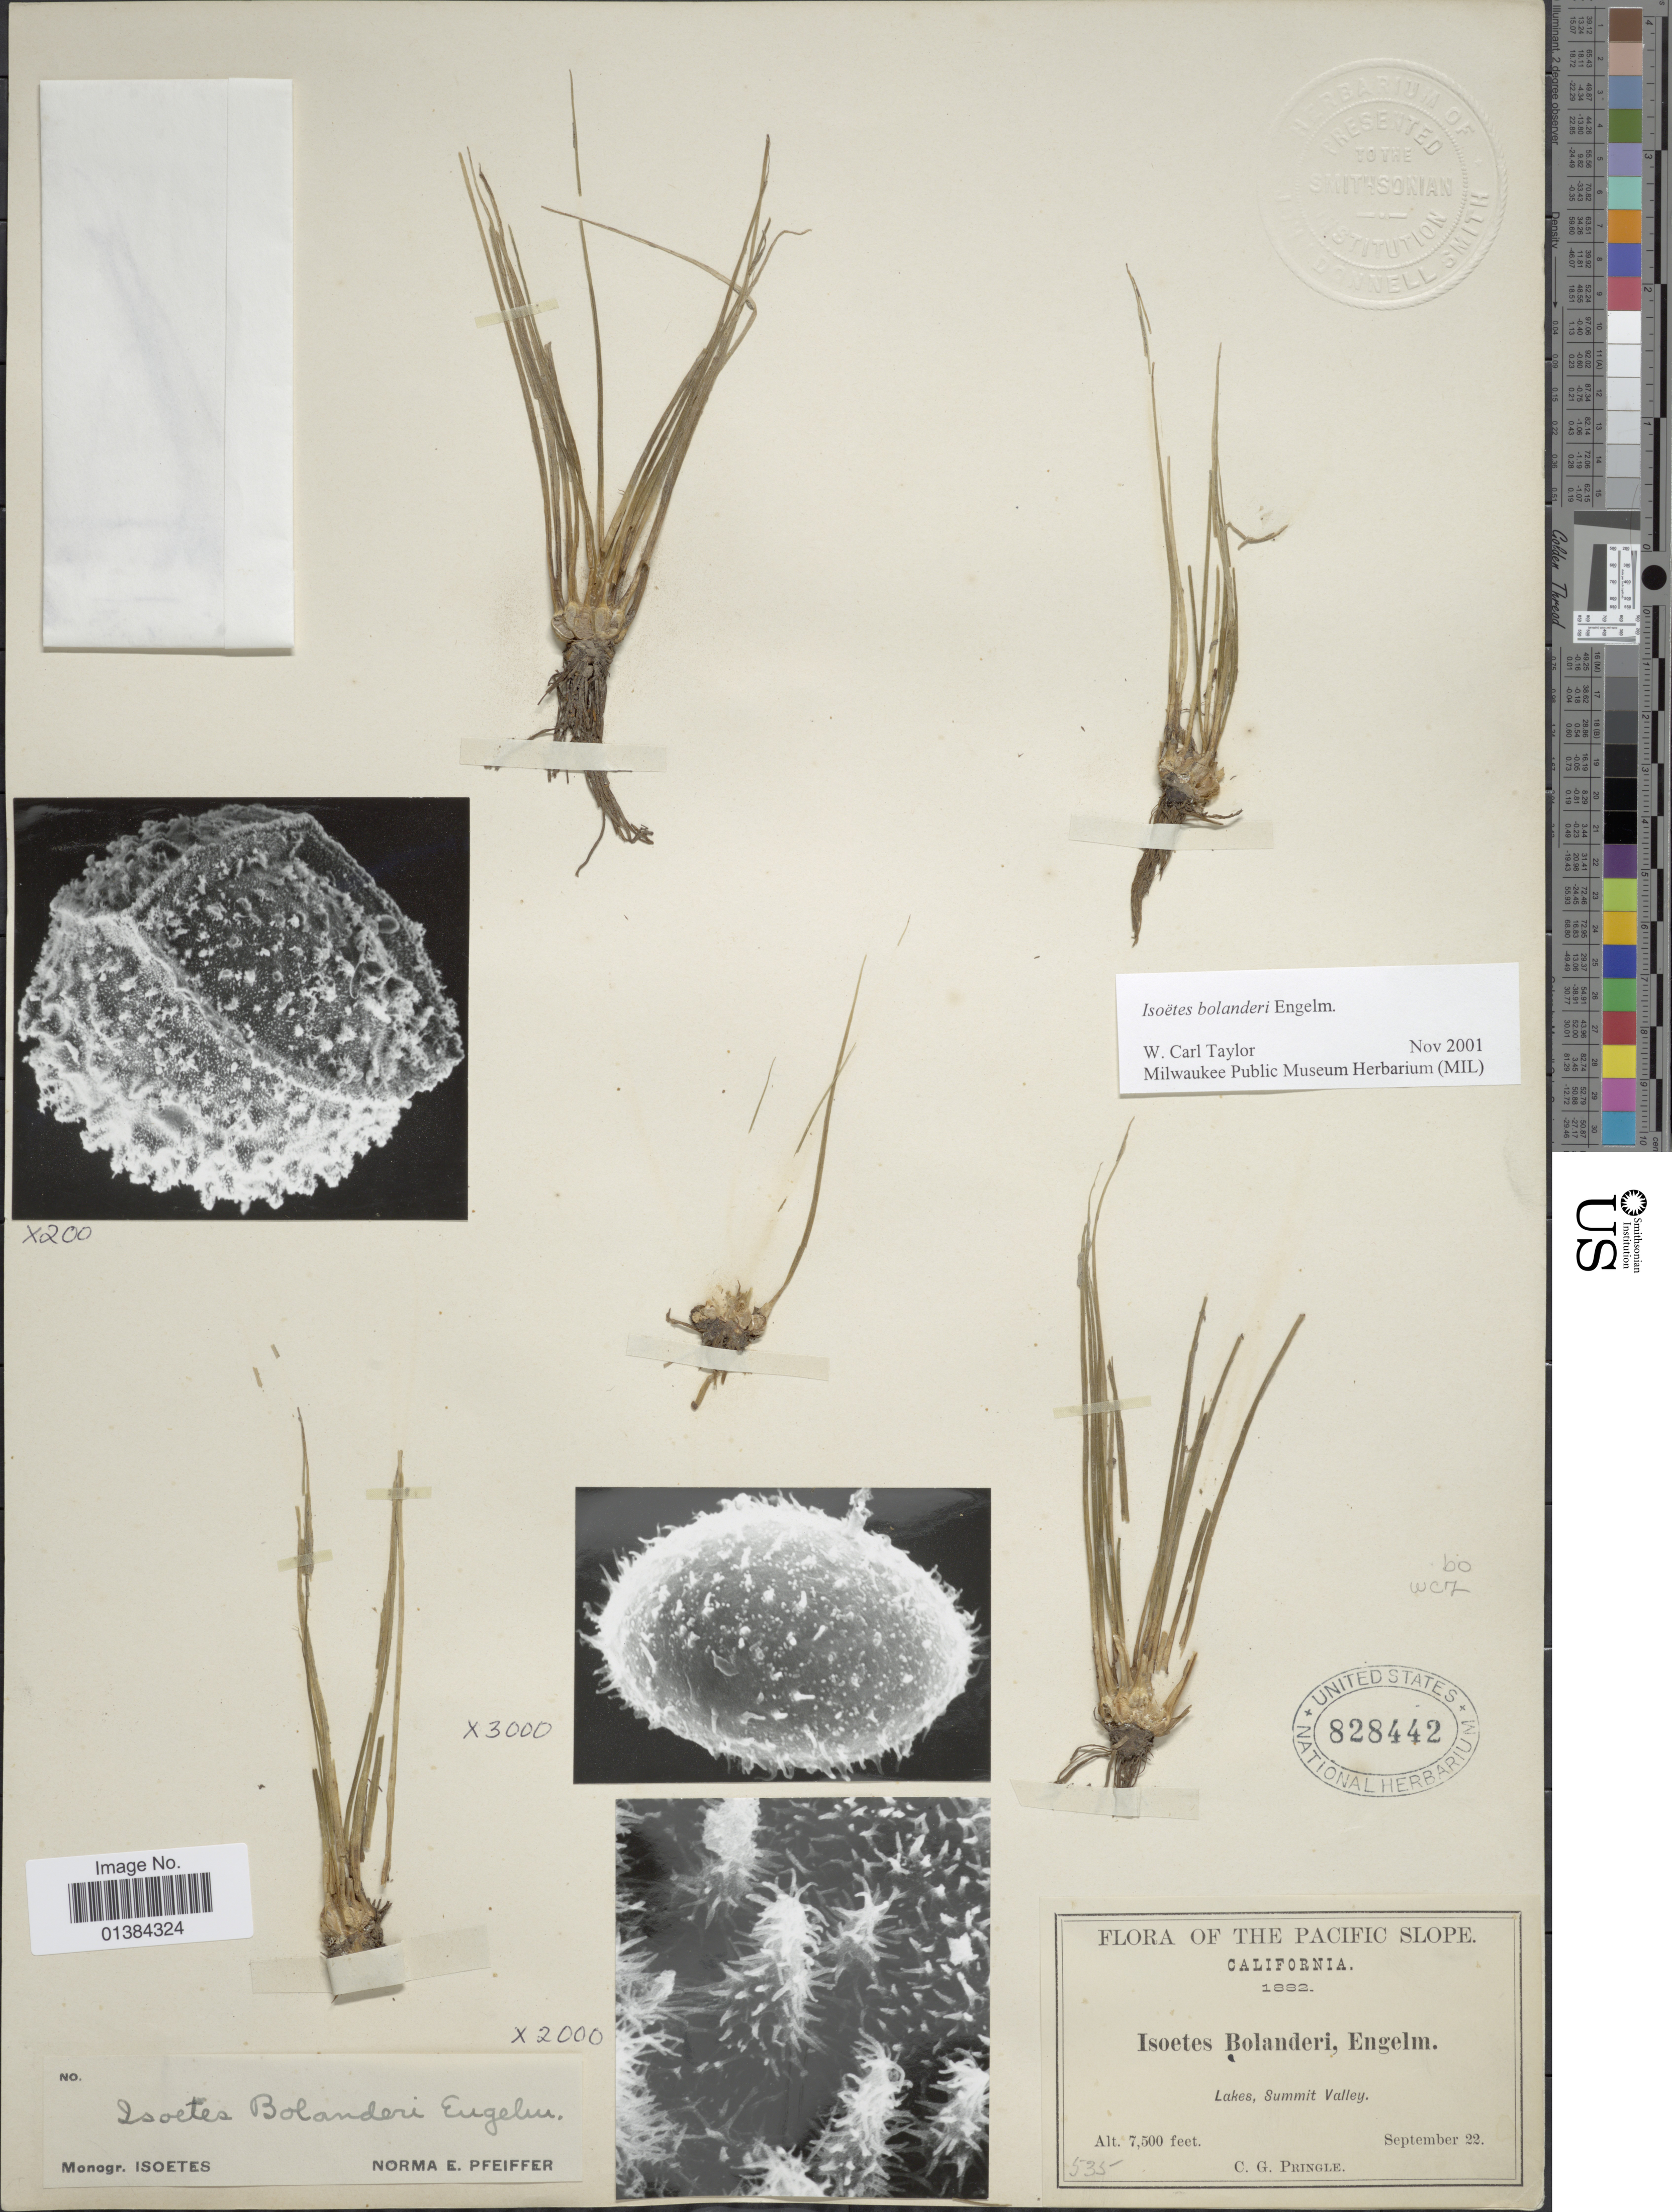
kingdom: Plantae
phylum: Tracheophyta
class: Lycopodiopsida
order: Isoetales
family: Isoetaceae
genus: Isoetes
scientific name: Isoetes bolanderi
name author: Engelm.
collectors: C. G. Pringle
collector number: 535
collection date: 1882-09-22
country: United States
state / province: California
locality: Pacific Slope. Lakes, Summit Valley.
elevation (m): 2286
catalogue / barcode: US 828442